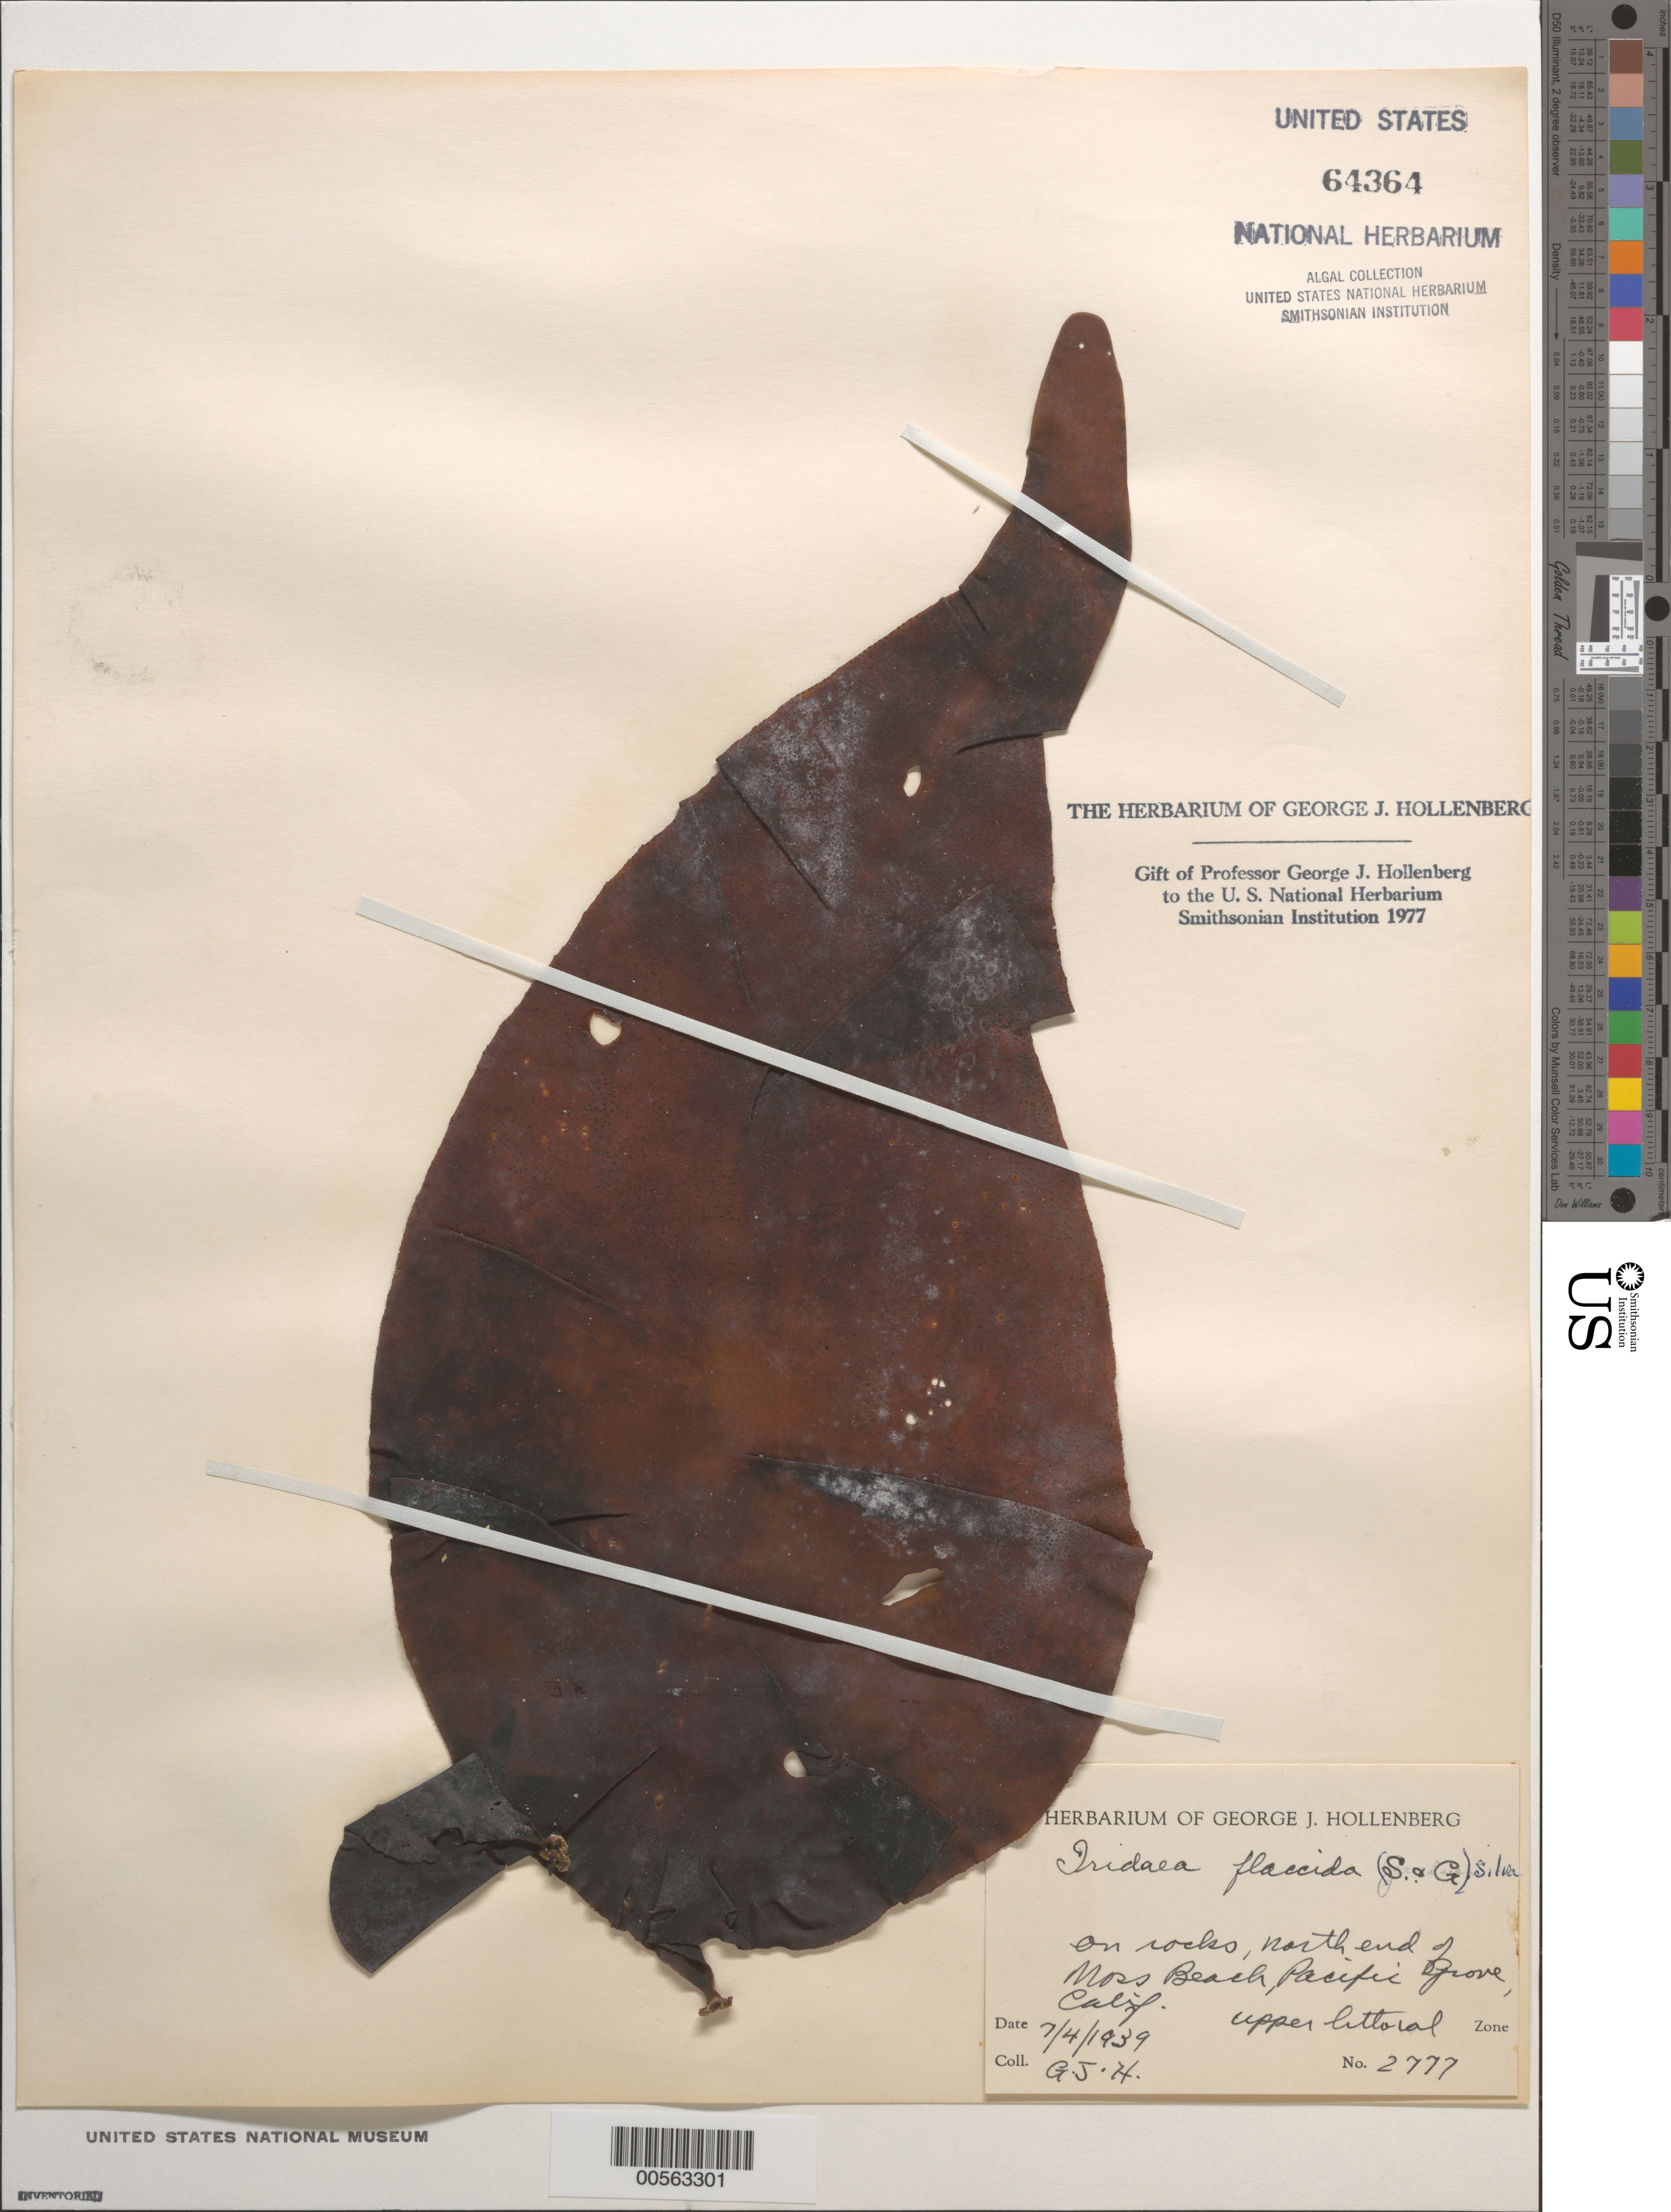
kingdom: Plantae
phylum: Rhodophyta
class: Florideophyceae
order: Gigartinales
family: Gigartinaceae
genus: Mazzaella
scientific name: Mazzaella flaccida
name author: (Setchell & N.L. Gardner) Fredericq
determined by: Algae name updating Project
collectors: G. Hollenberg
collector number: GJH 2777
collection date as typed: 04 Jul 1939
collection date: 1939-07-04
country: United States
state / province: California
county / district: Monterey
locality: Moss Beach, Pacific Grove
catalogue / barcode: US 64364